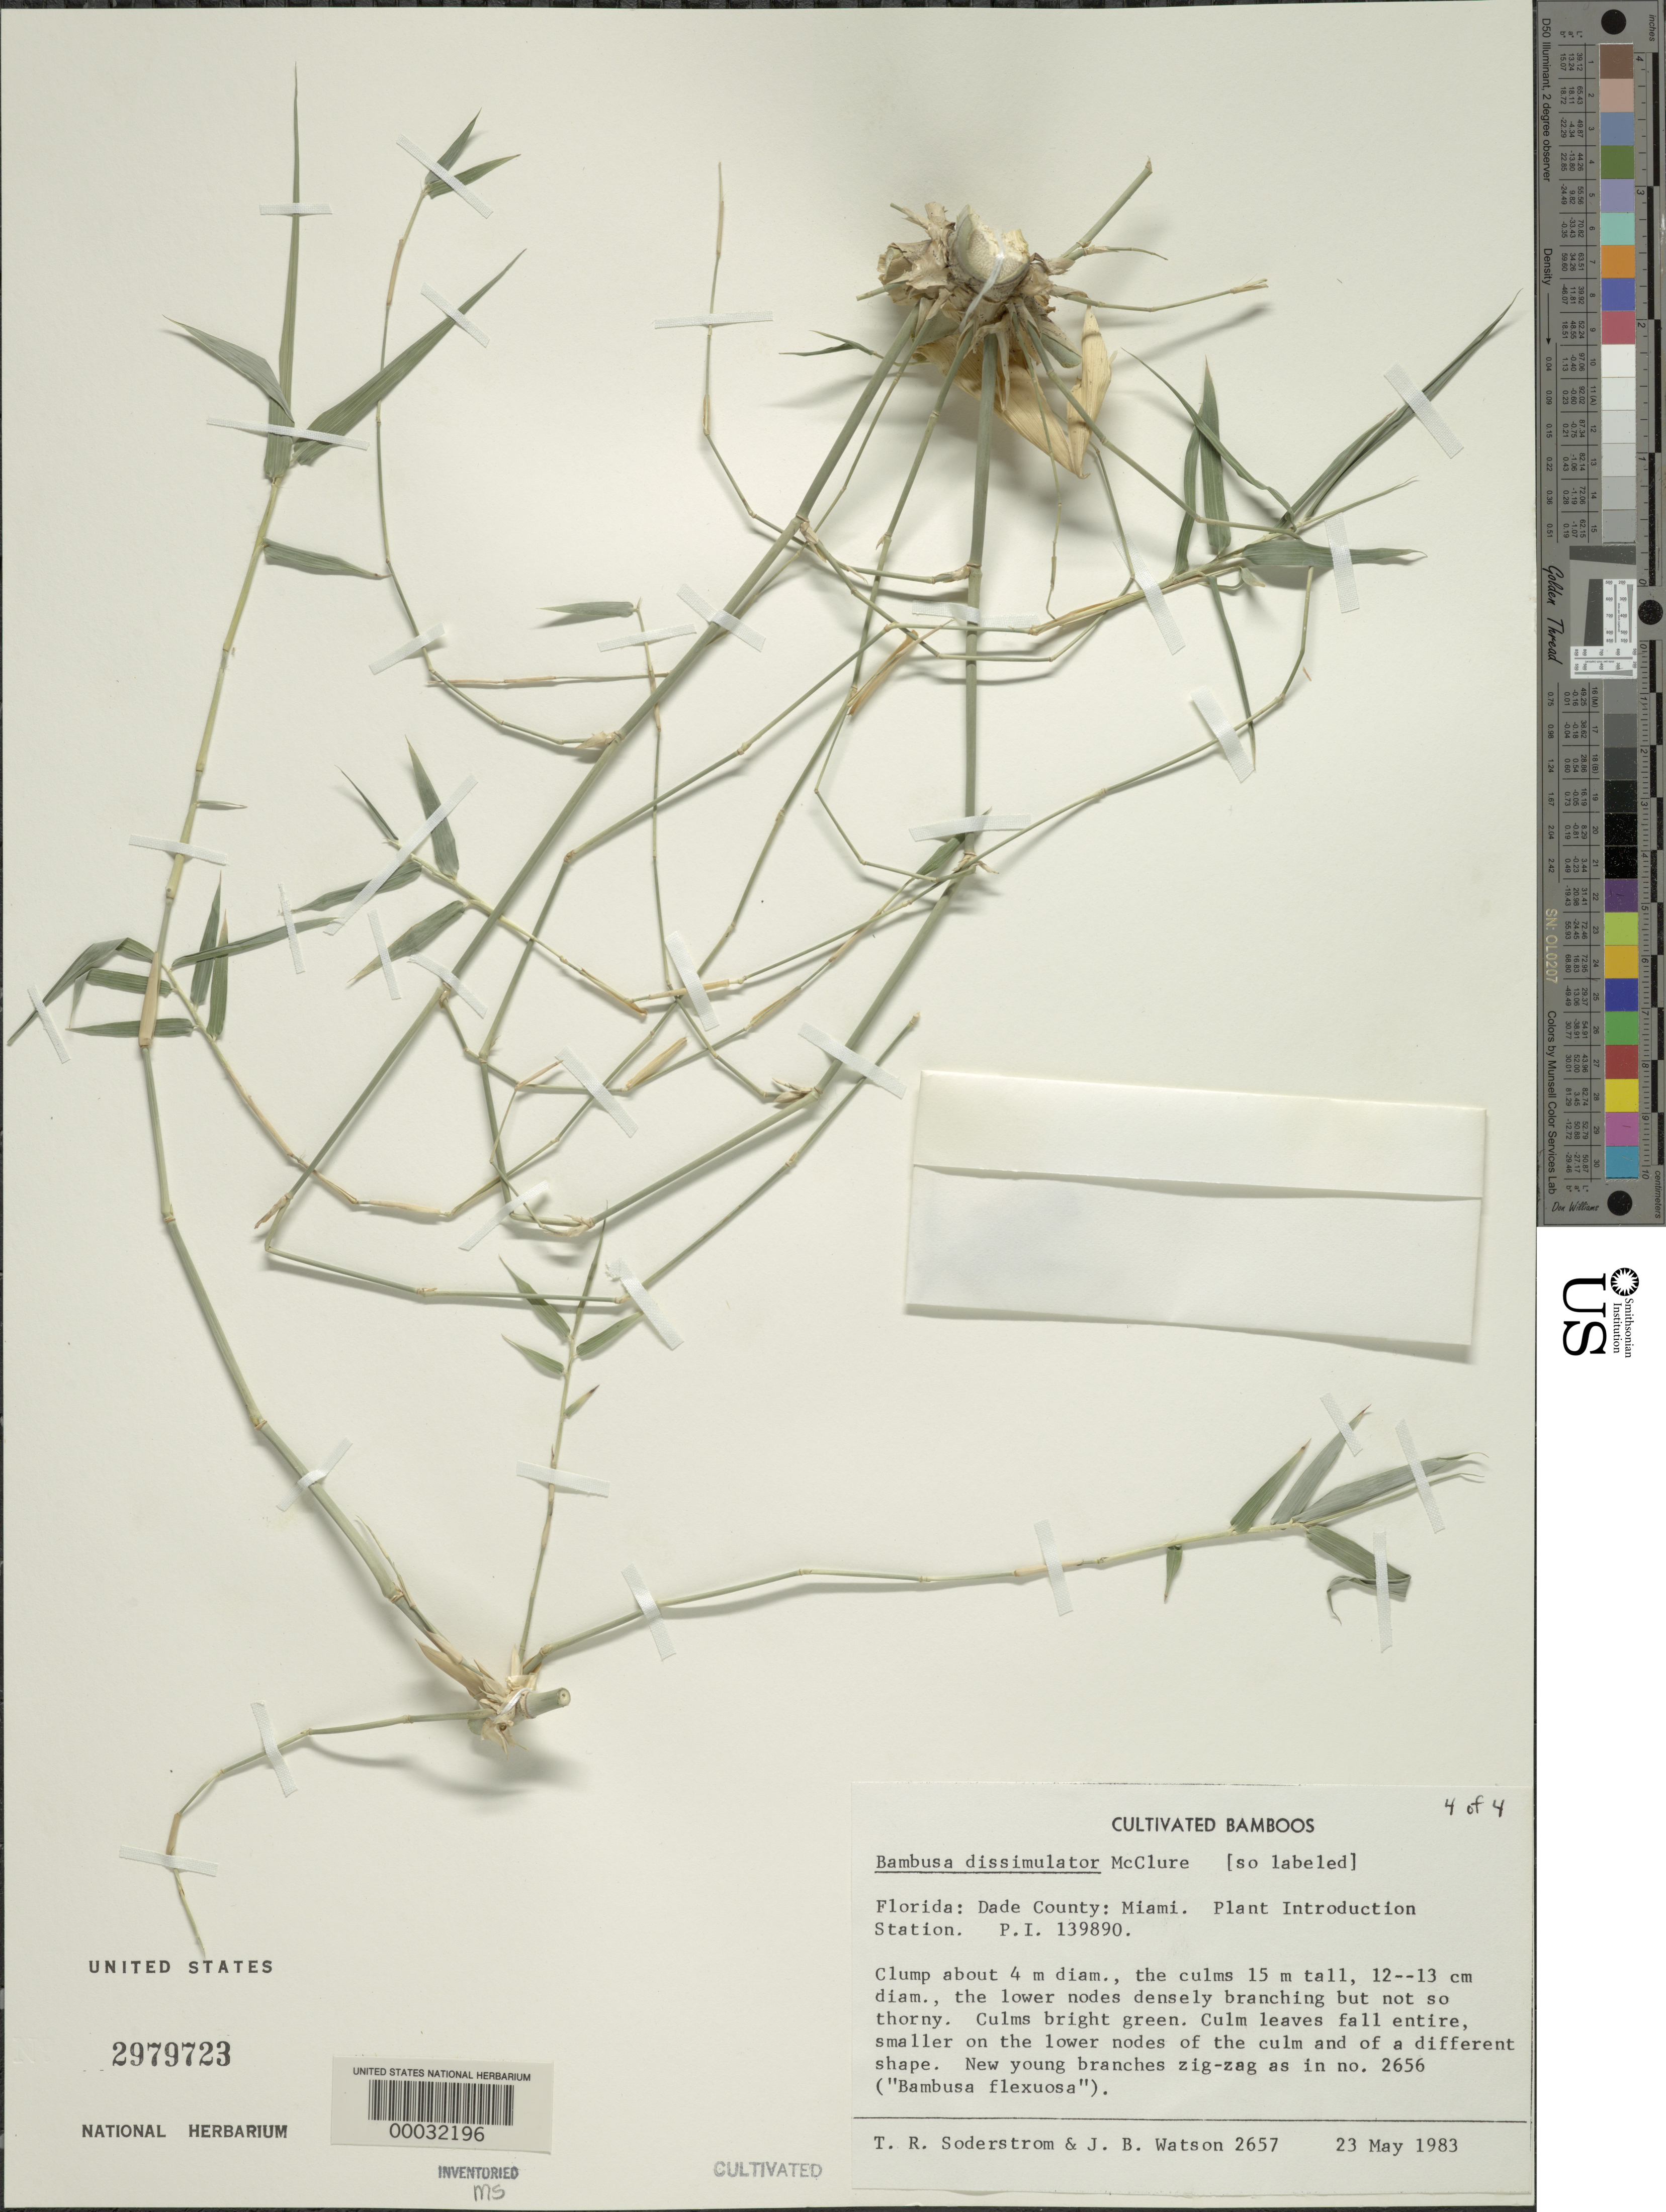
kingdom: Plantae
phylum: Tracheophyta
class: Liliopsida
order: Poales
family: Poaceae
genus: Bambusa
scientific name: Bambusa dissimulator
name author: McClure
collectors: T. R. Soderstrom & J. B. Watson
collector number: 2657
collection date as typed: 23 May 1983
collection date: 1983-05-23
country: United States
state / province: Florida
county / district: Dade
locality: Plant Introduction Station-Miami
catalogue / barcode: US 2979723